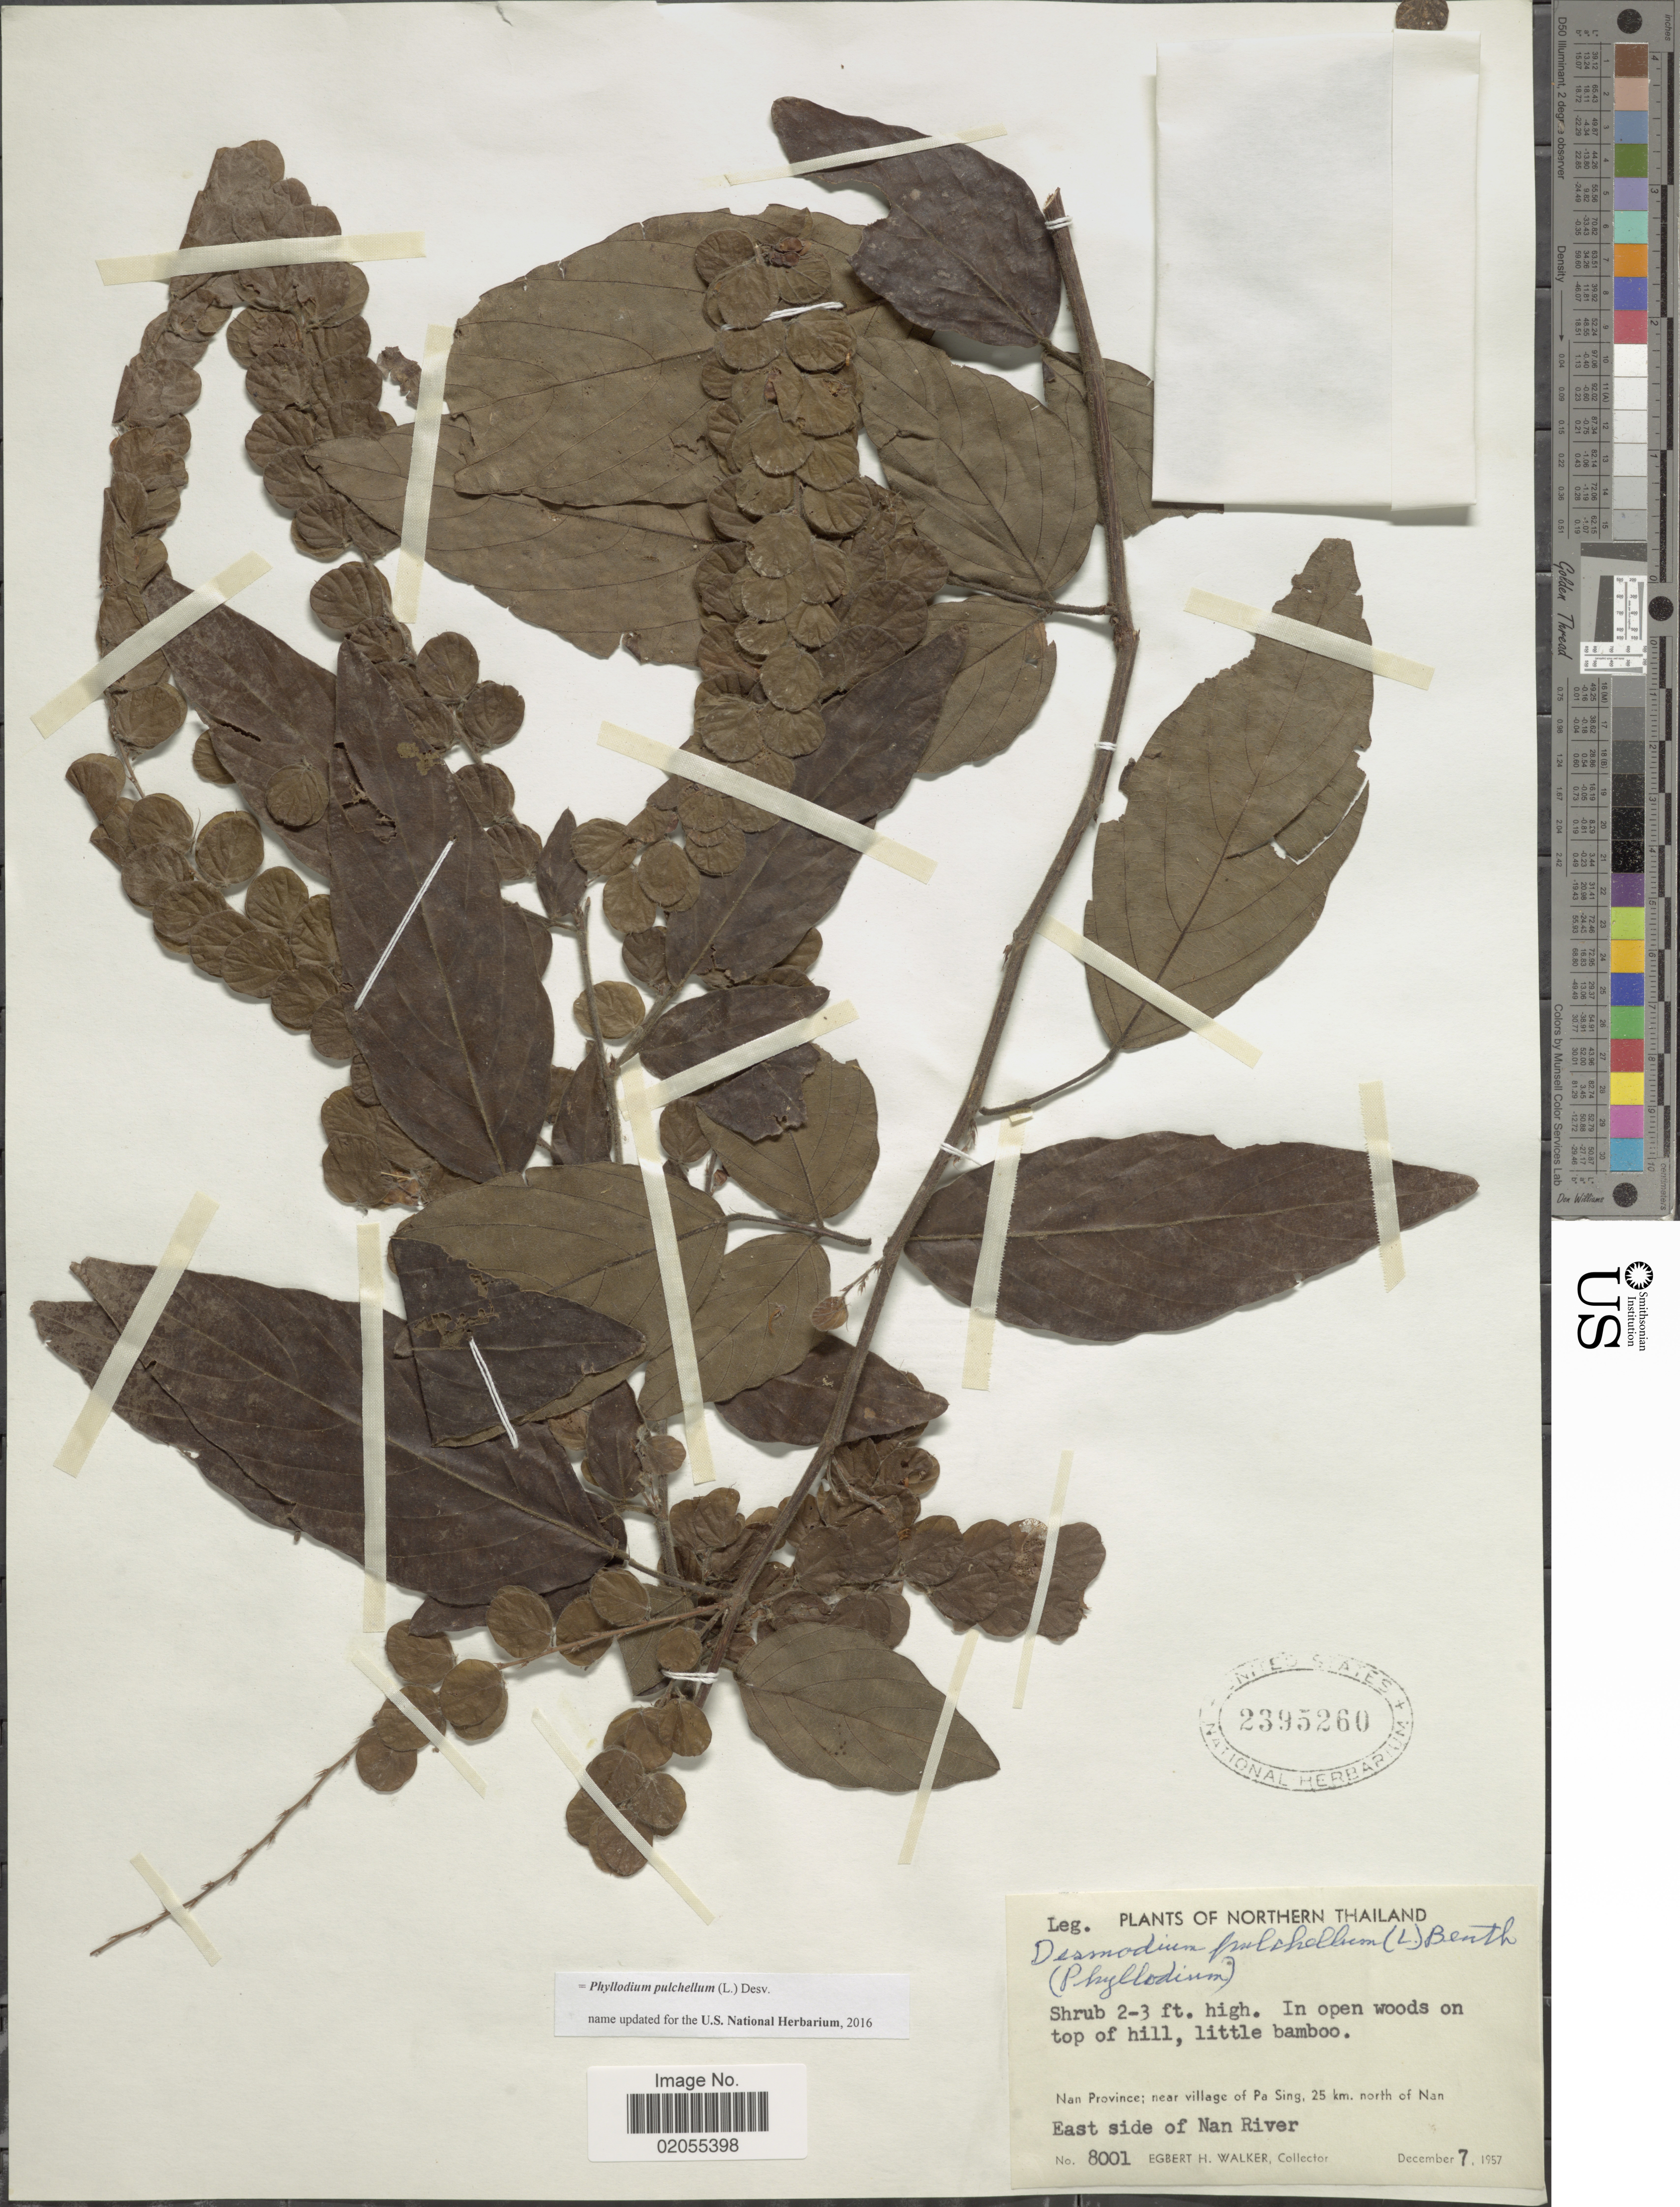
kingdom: Plantae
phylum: Tracheophyta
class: Magnoliopsida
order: Fabales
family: Fabaceae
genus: Phyllodium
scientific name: Phyllodium pulchellum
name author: (L.) Desv.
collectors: E. H. Walker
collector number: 8001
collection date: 1957-12-07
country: Thailand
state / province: Nan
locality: Northern Thailand, near village of Pa Sing, 25 km north of Nan, East side of Nan River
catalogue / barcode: US 2395260